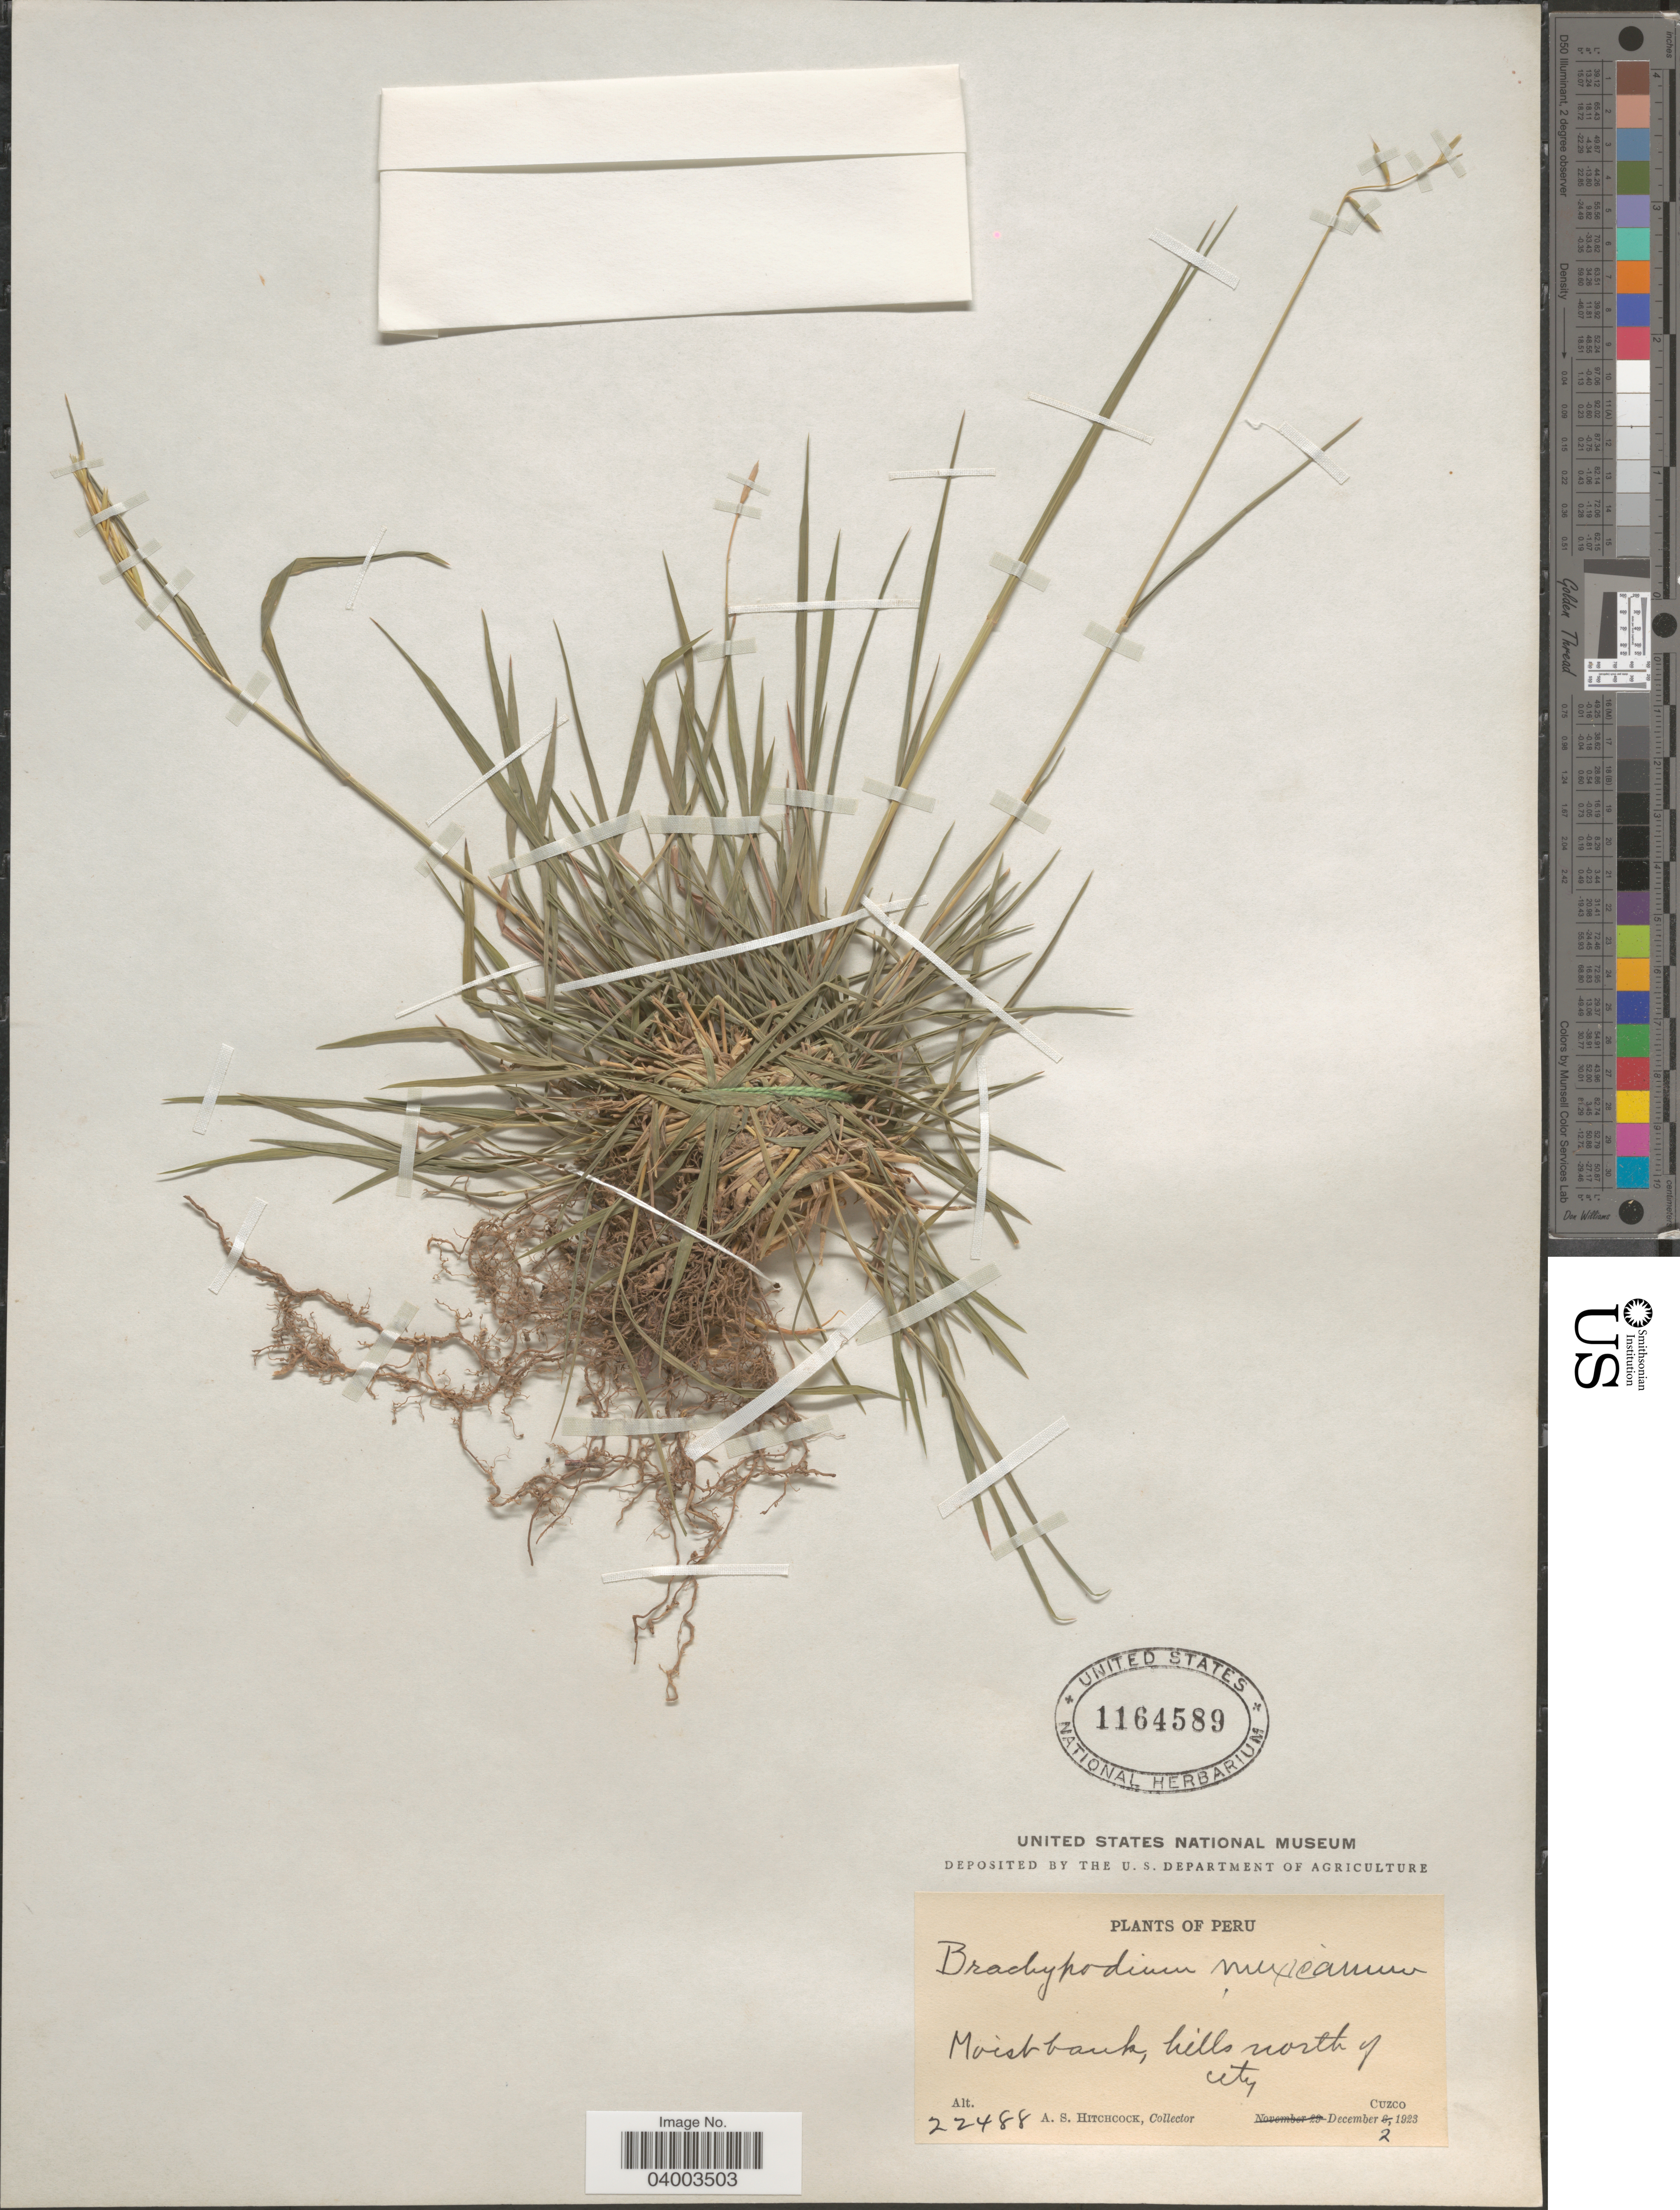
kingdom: Plantae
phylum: Tracheophyta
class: Liliopsida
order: Poales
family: Poaceae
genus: Brachypodium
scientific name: Brachypodium mexicanum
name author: (Roem. & Schult.) Link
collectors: A. S. Hitchcock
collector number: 22488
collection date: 1923-12-02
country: Peru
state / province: Cusco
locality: Moist bank, hills north of city. Cuzco.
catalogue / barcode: US 1164589